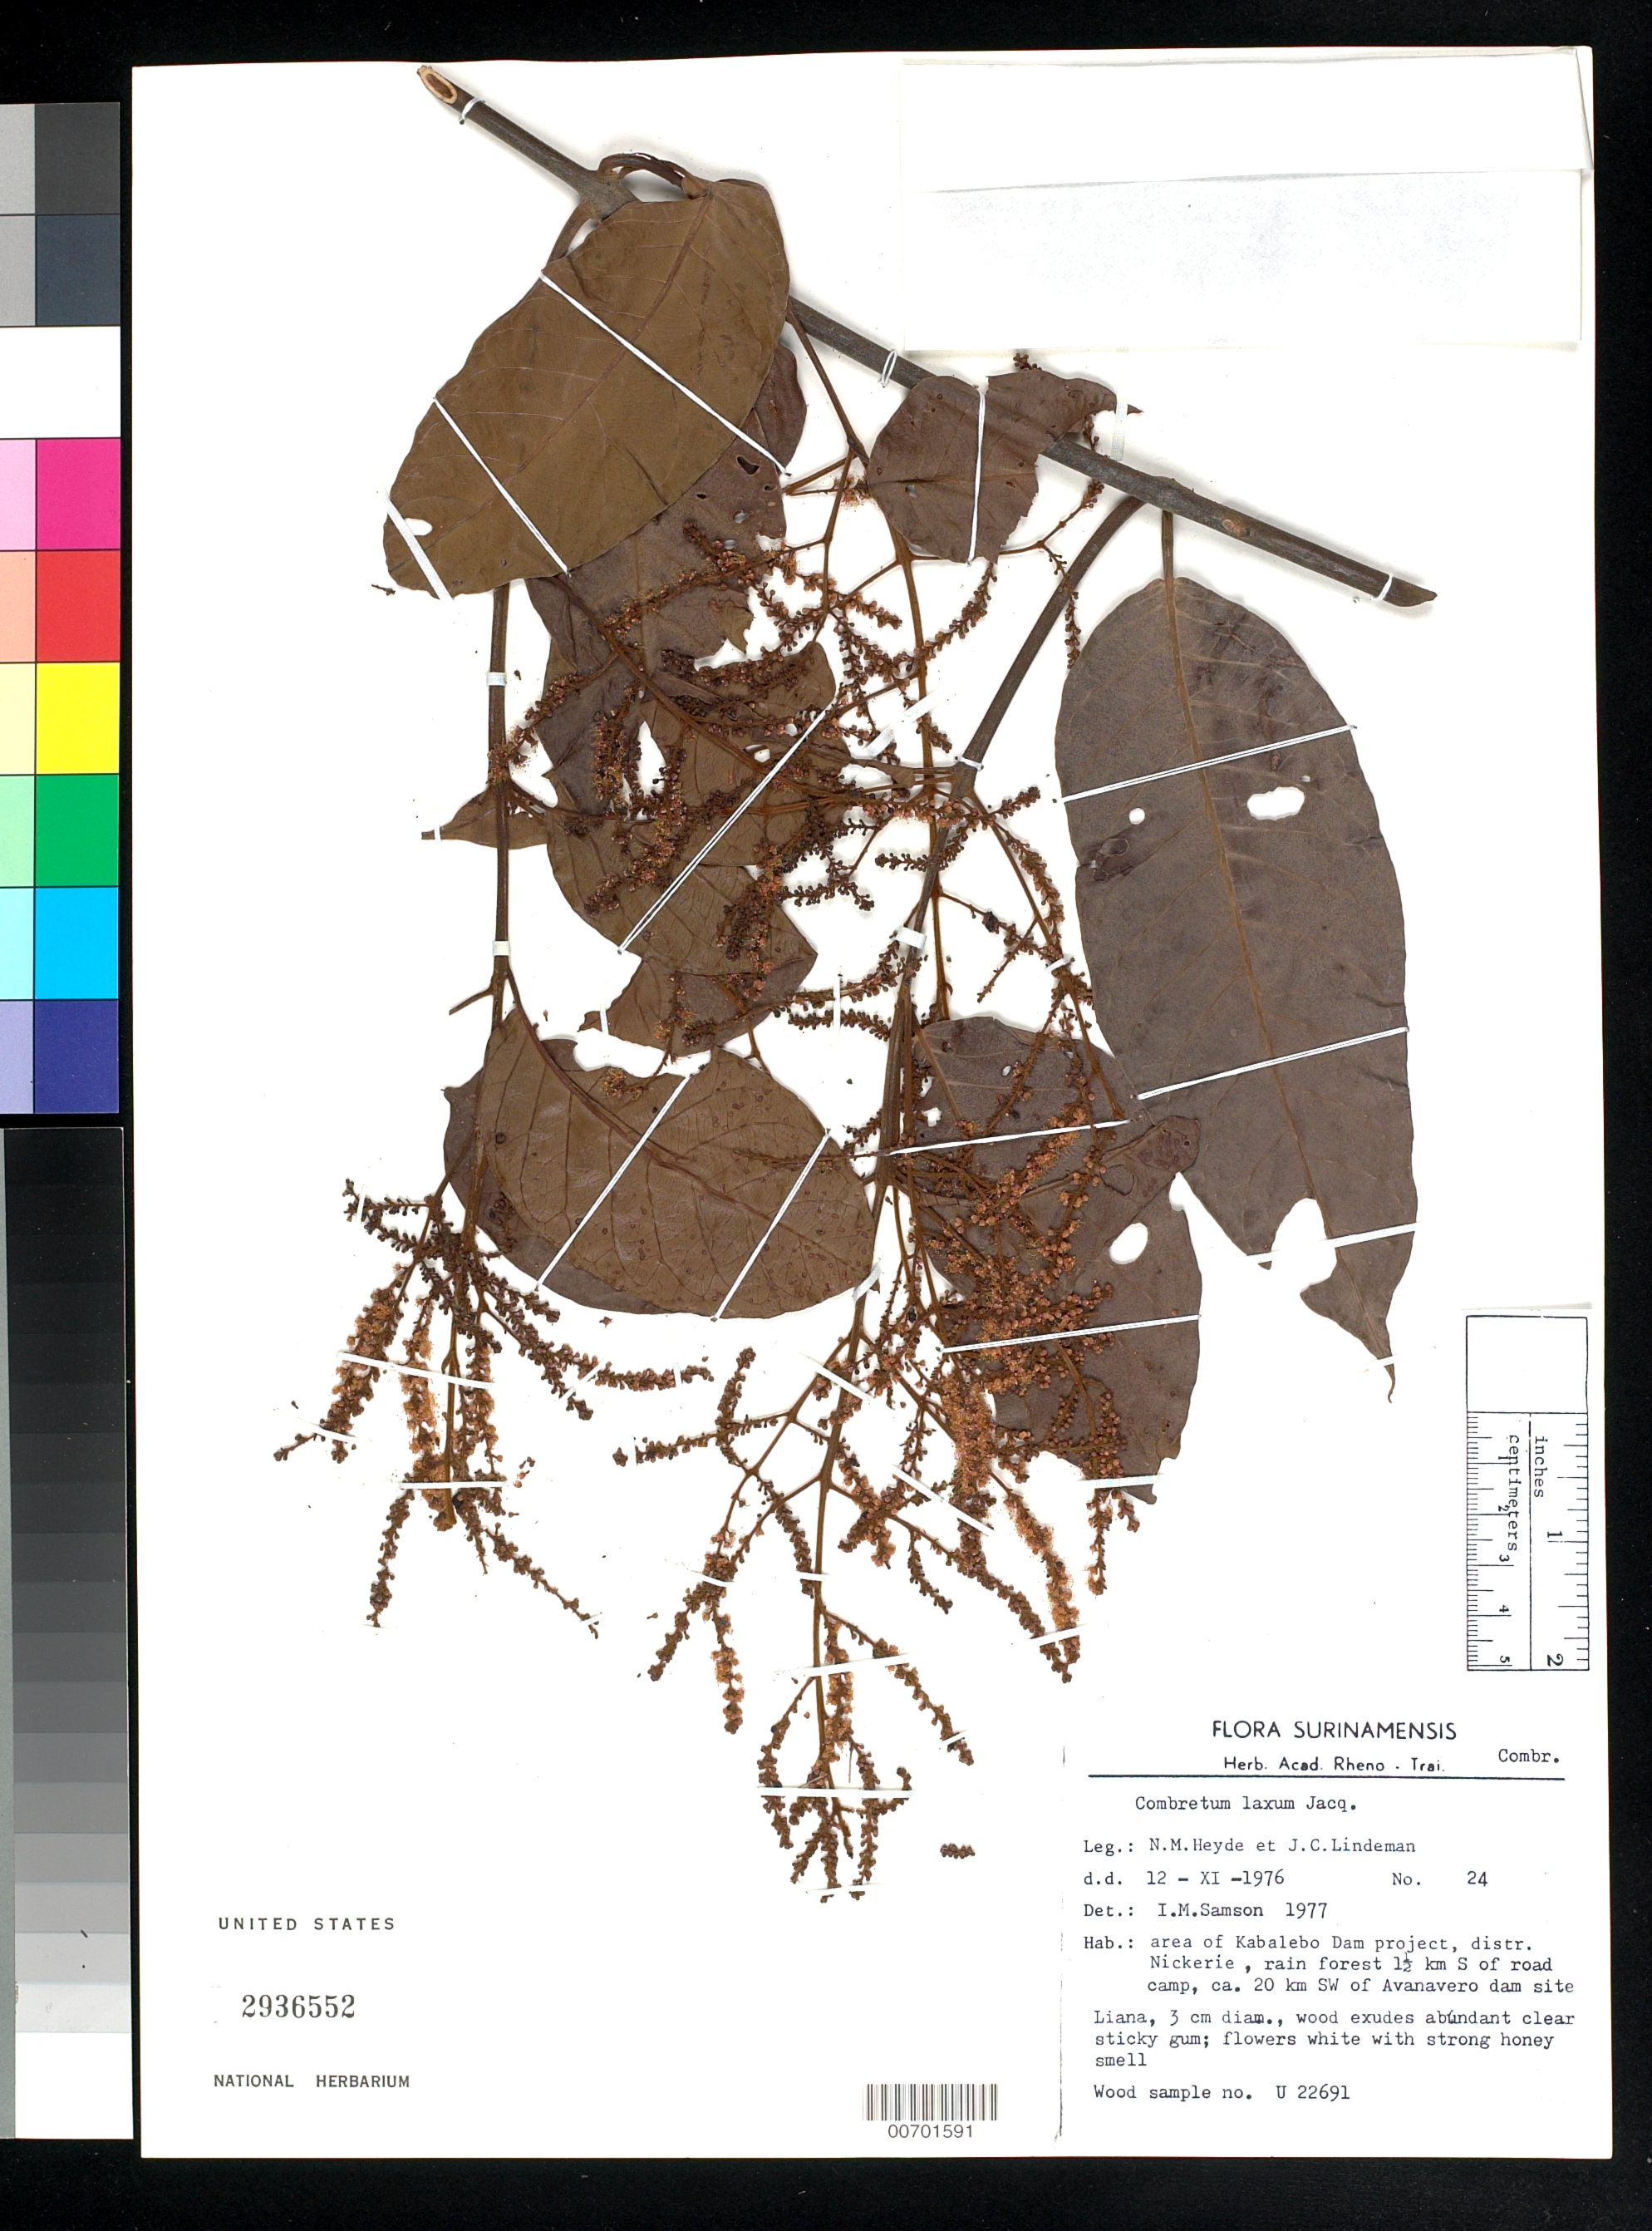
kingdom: Plantae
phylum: Tracheophyta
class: Magnoliopsida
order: Myrtales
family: Combretaceae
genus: Combretum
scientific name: Combretum laxum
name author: Jacq.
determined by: Samson, I. M.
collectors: N. M. Heyde & J. C. Lindeman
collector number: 24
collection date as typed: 12-Nov-76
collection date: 1976-11-12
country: Suriname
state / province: Nickerie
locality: Kabalebo Dam project, 1.5 km S of road camp, ca. 20 km SW of Avanavero dam site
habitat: Rain forest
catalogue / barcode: US 2936552